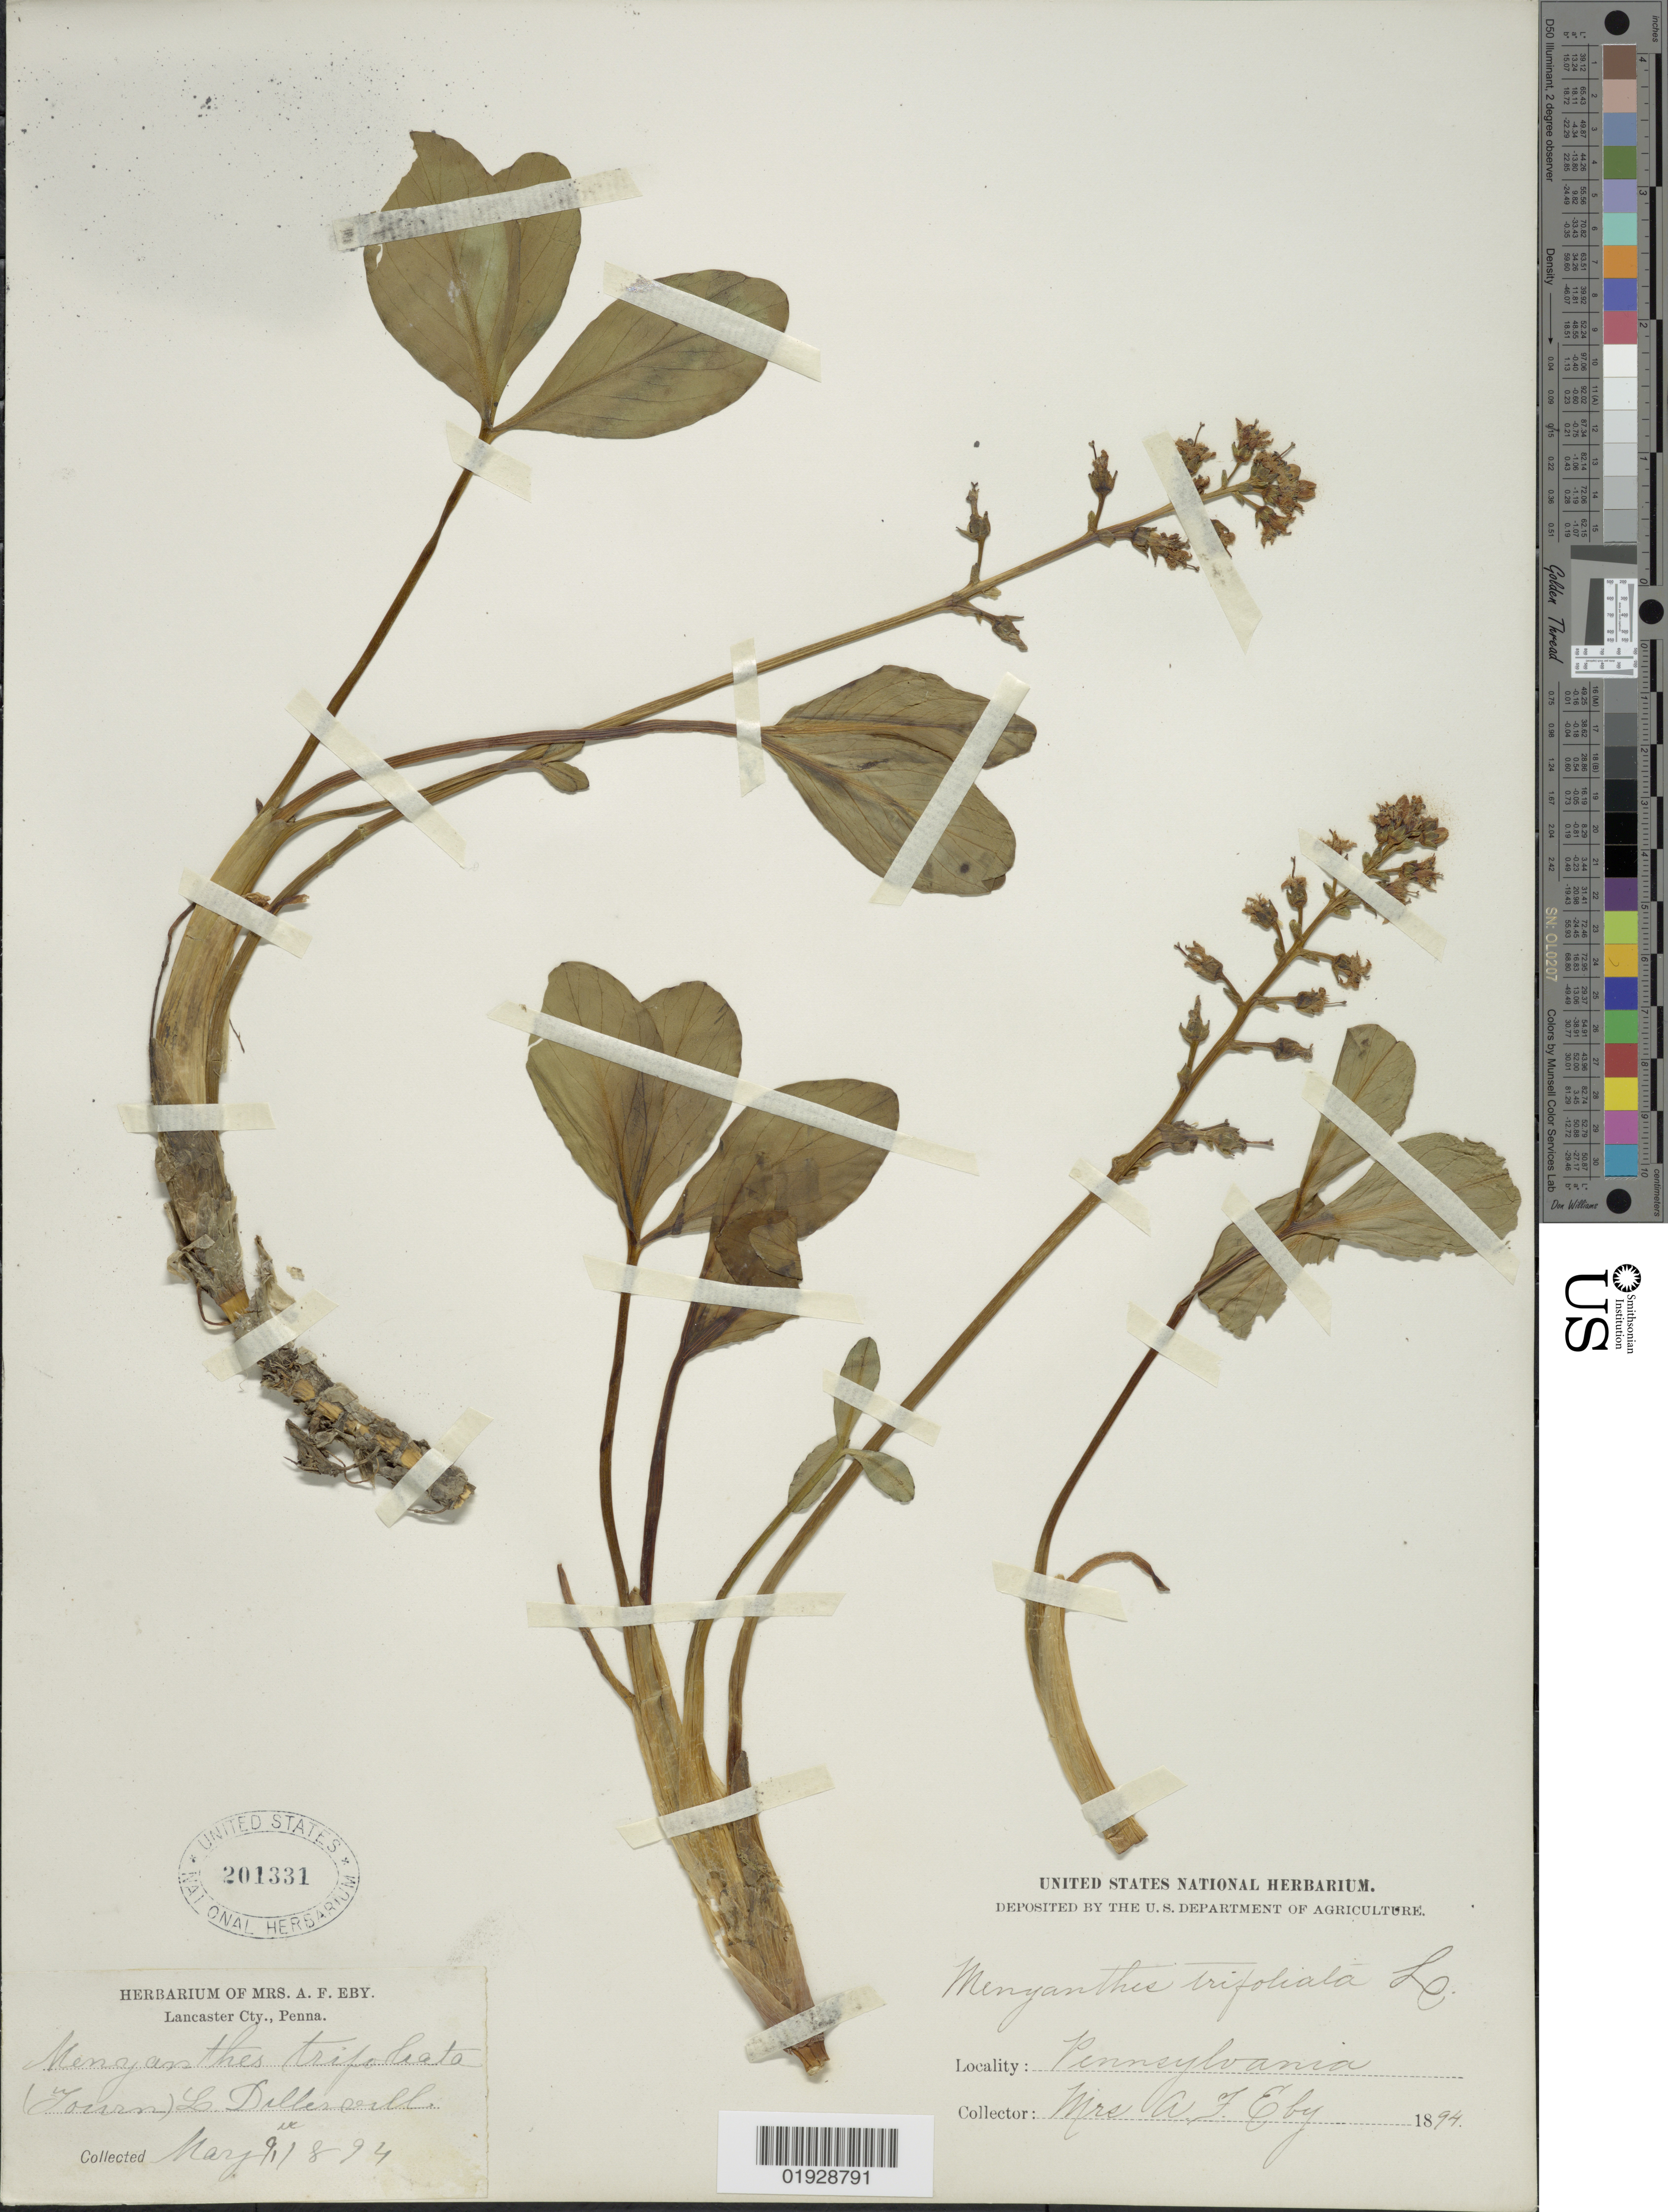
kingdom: Plantae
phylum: Tracheophyta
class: Magnoliopsida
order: Asterales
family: Menyanthaceae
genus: Menyanthes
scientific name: Menyanthes trifoliata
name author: L.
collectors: Mrs. A. F. Eby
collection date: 1894-05-09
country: United States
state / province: Pennsylvania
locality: Lancaster Cty., Penna.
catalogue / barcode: US 201331